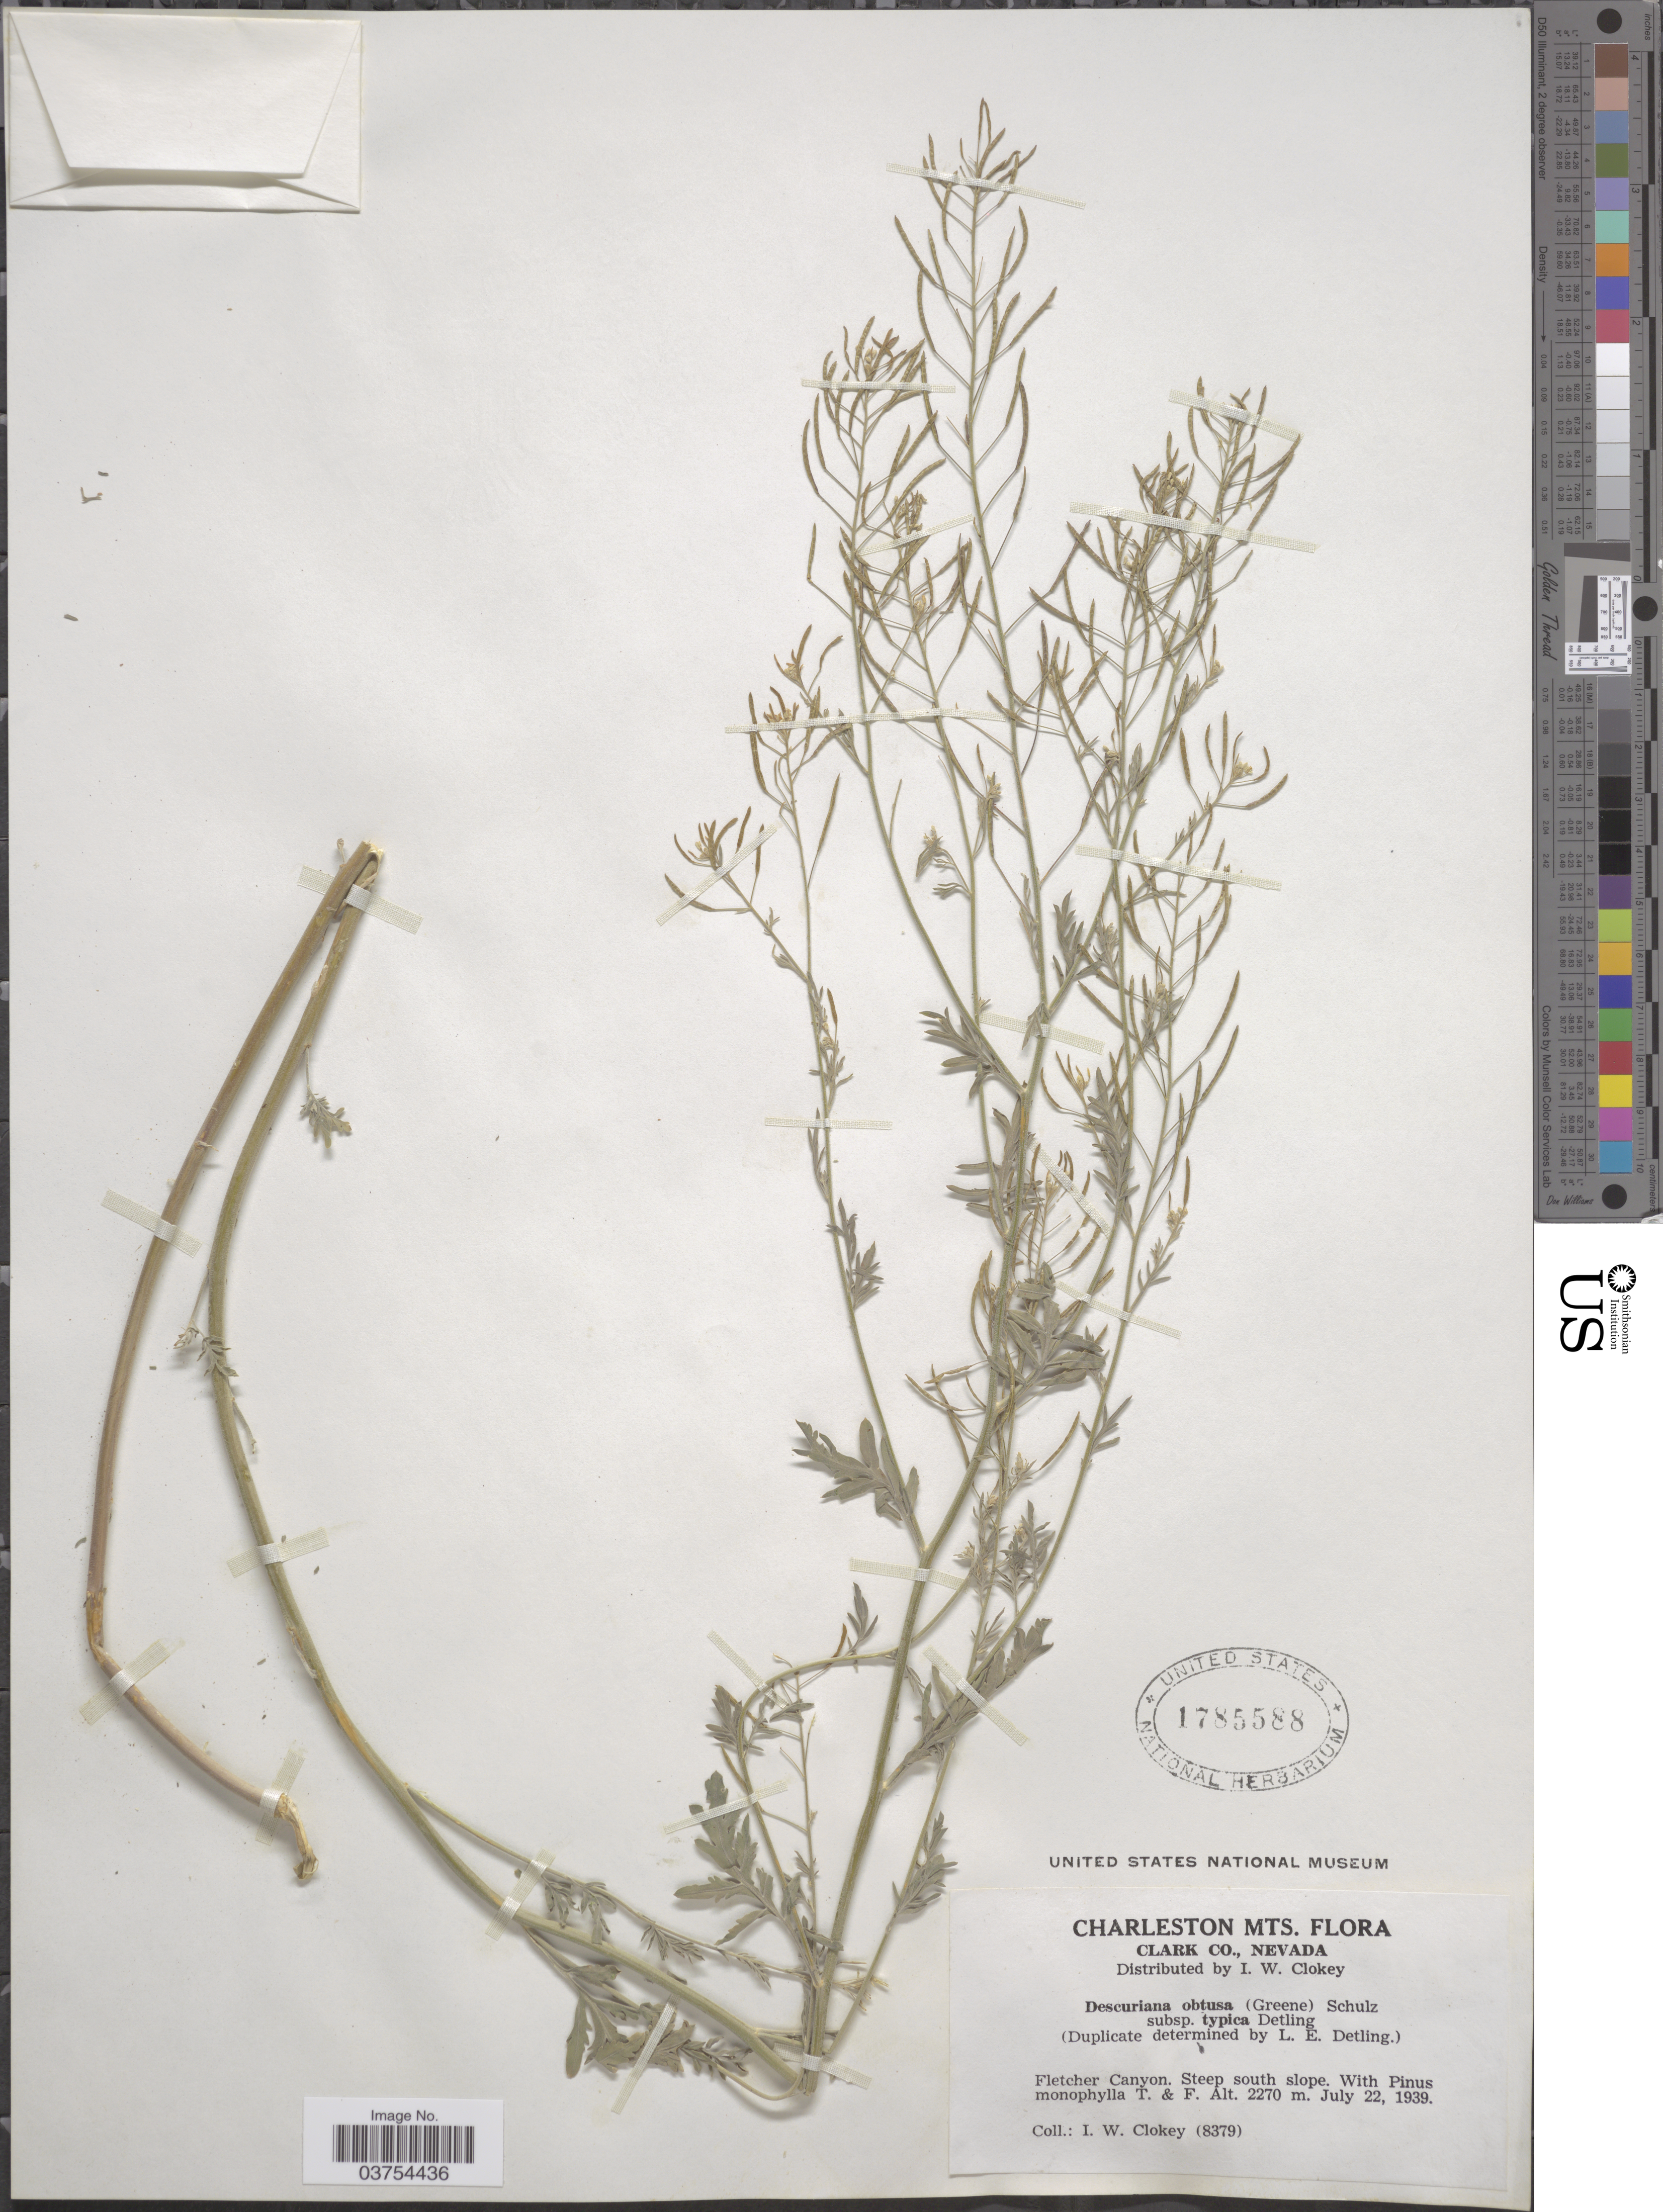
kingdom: Plantae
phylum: Tracheophyta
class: Magnoliopsida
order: Brassicales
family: Brassicaceae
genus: Descurainia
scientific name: Descurainia obtusa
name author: (Greene & C.A. Mey.) O.E. Schulz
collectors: I. W. Clokey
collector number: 8379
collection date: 1939-07-22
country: United States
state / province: Nevada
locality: Charleston Mts. Clark Co. Fletcher Canyon. Steep south slope.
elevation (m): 2270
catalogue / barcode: US 1785588